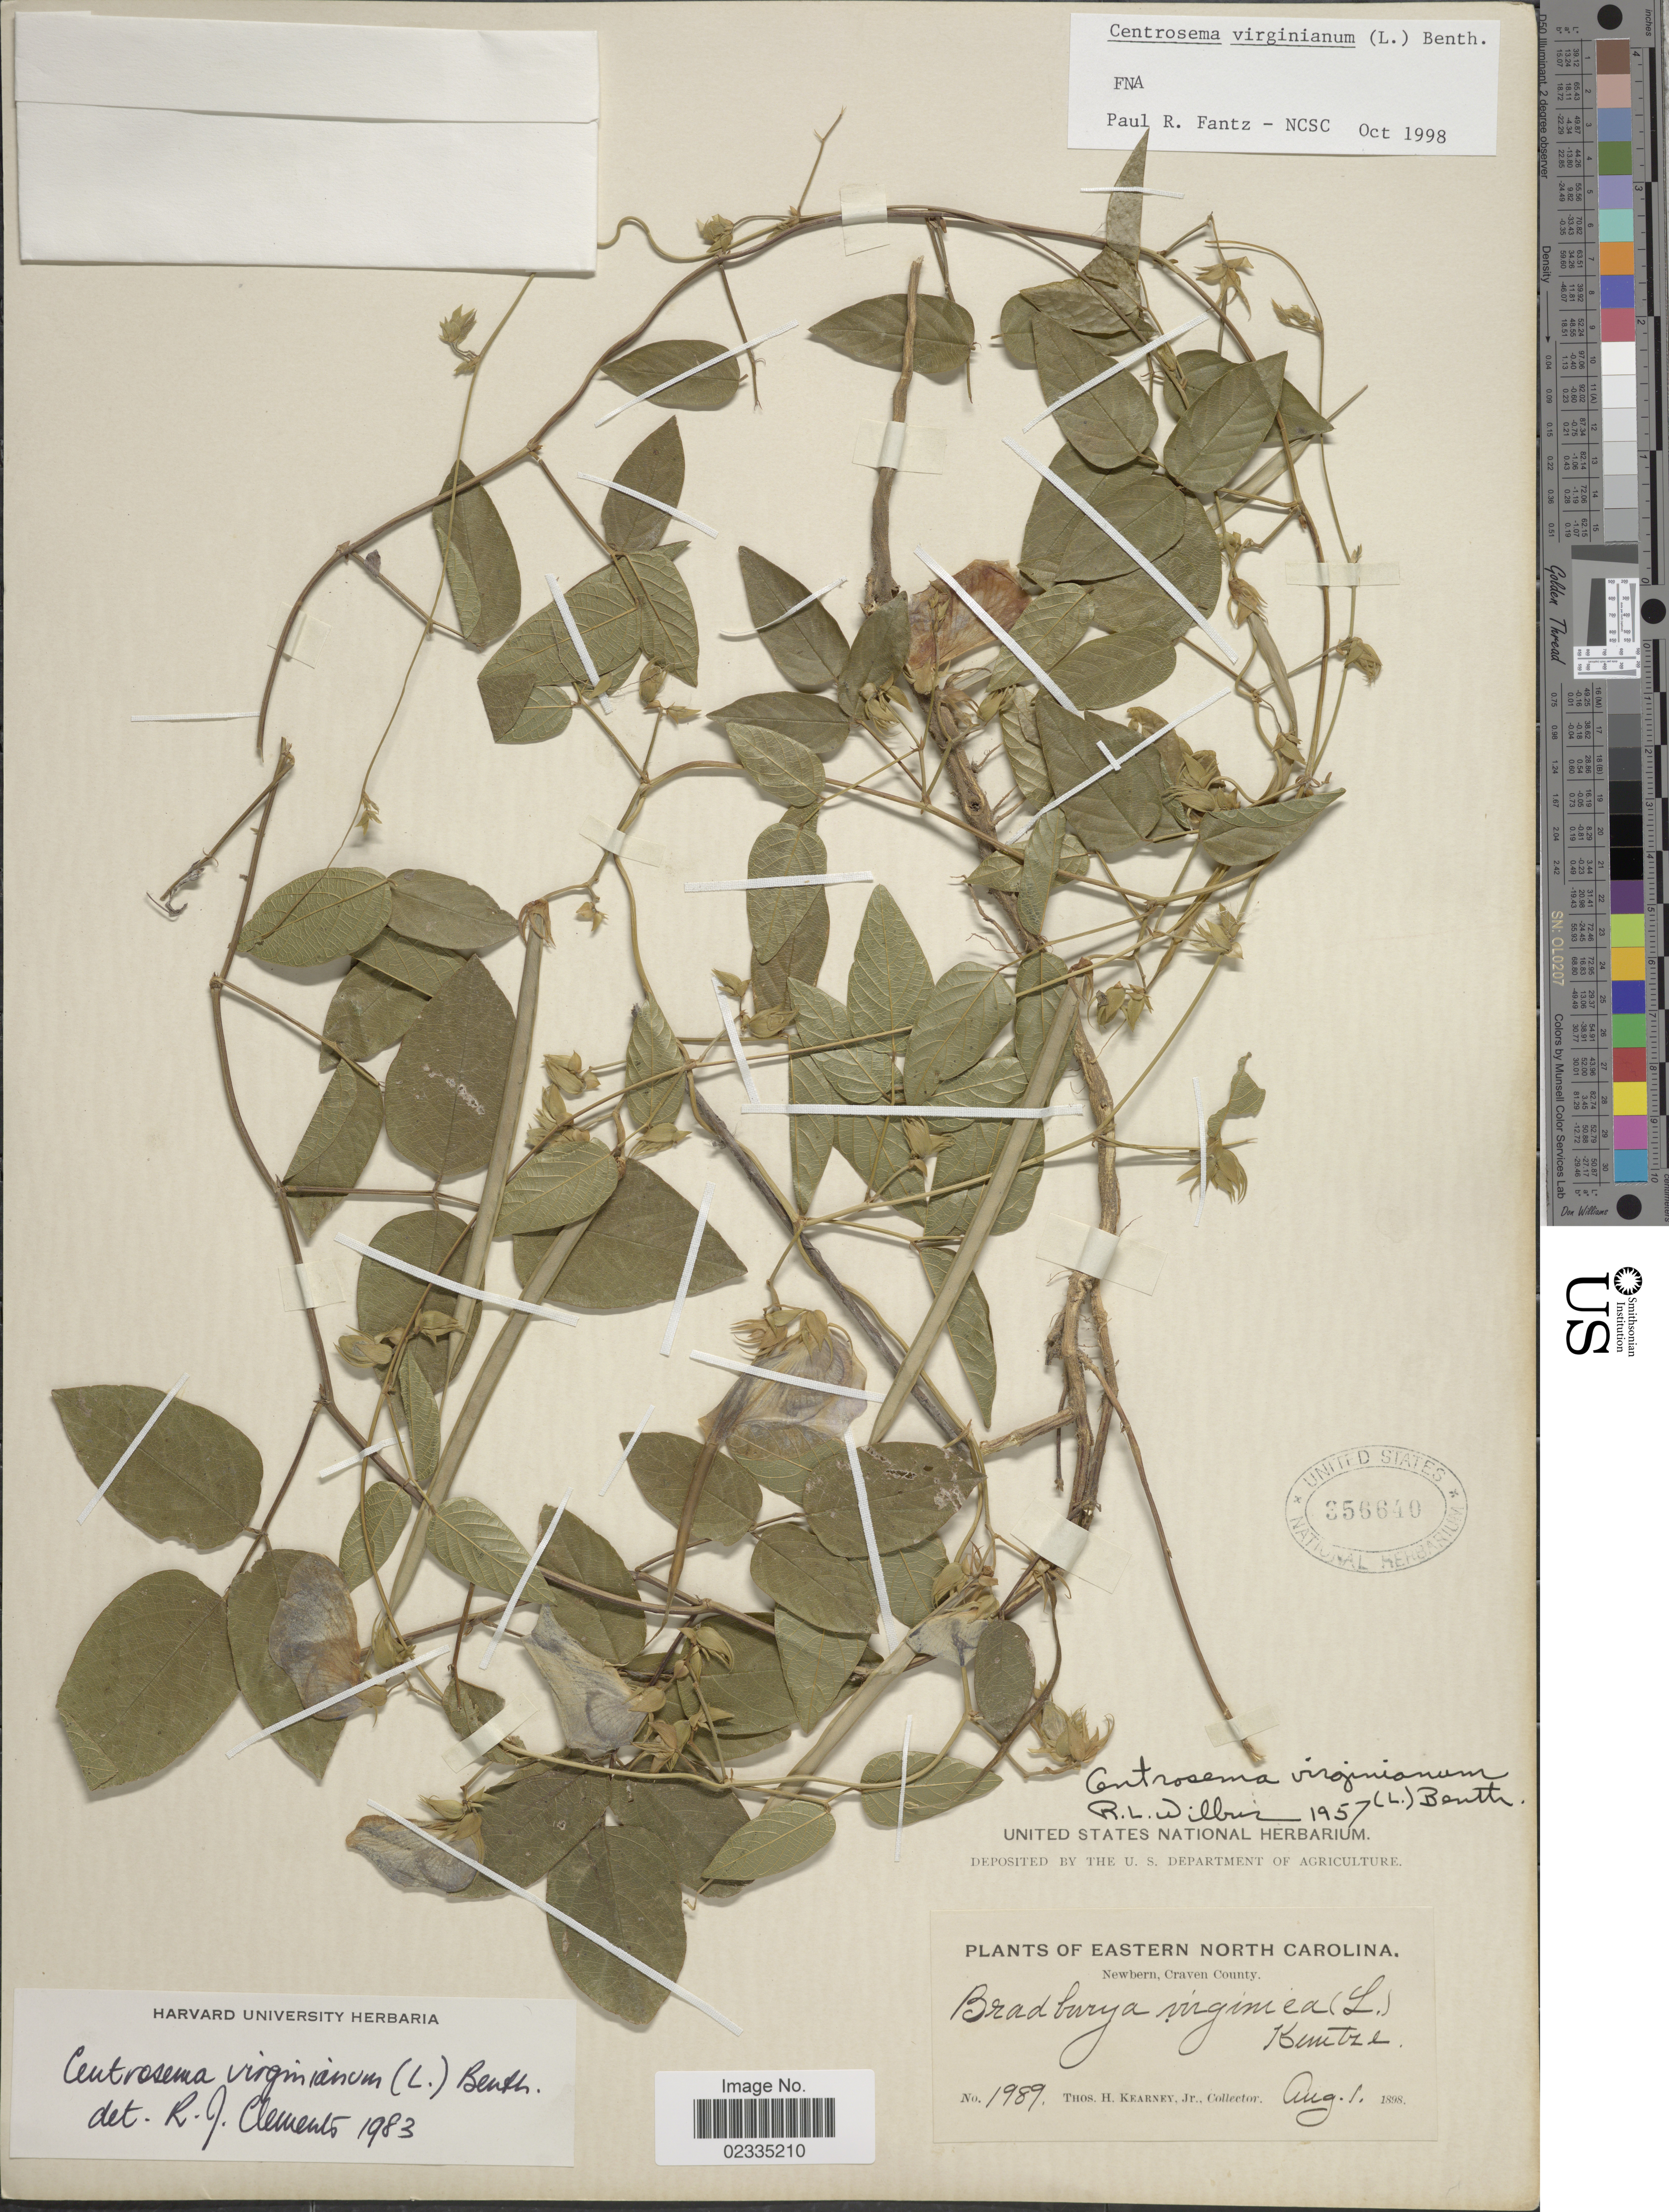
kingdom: Plantae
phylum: Tracheophyta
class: Magnoliopsida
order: Fabales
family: Fabaceae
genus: Centrosema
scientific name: Centrosema virginianum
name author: (L.) Benth.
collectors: T. H. Kearney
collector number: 1989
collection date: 1898-08-01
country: United States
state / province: North Carolina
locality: Eastern North Carolina, Newbern, Craven County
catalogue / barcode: US 356640